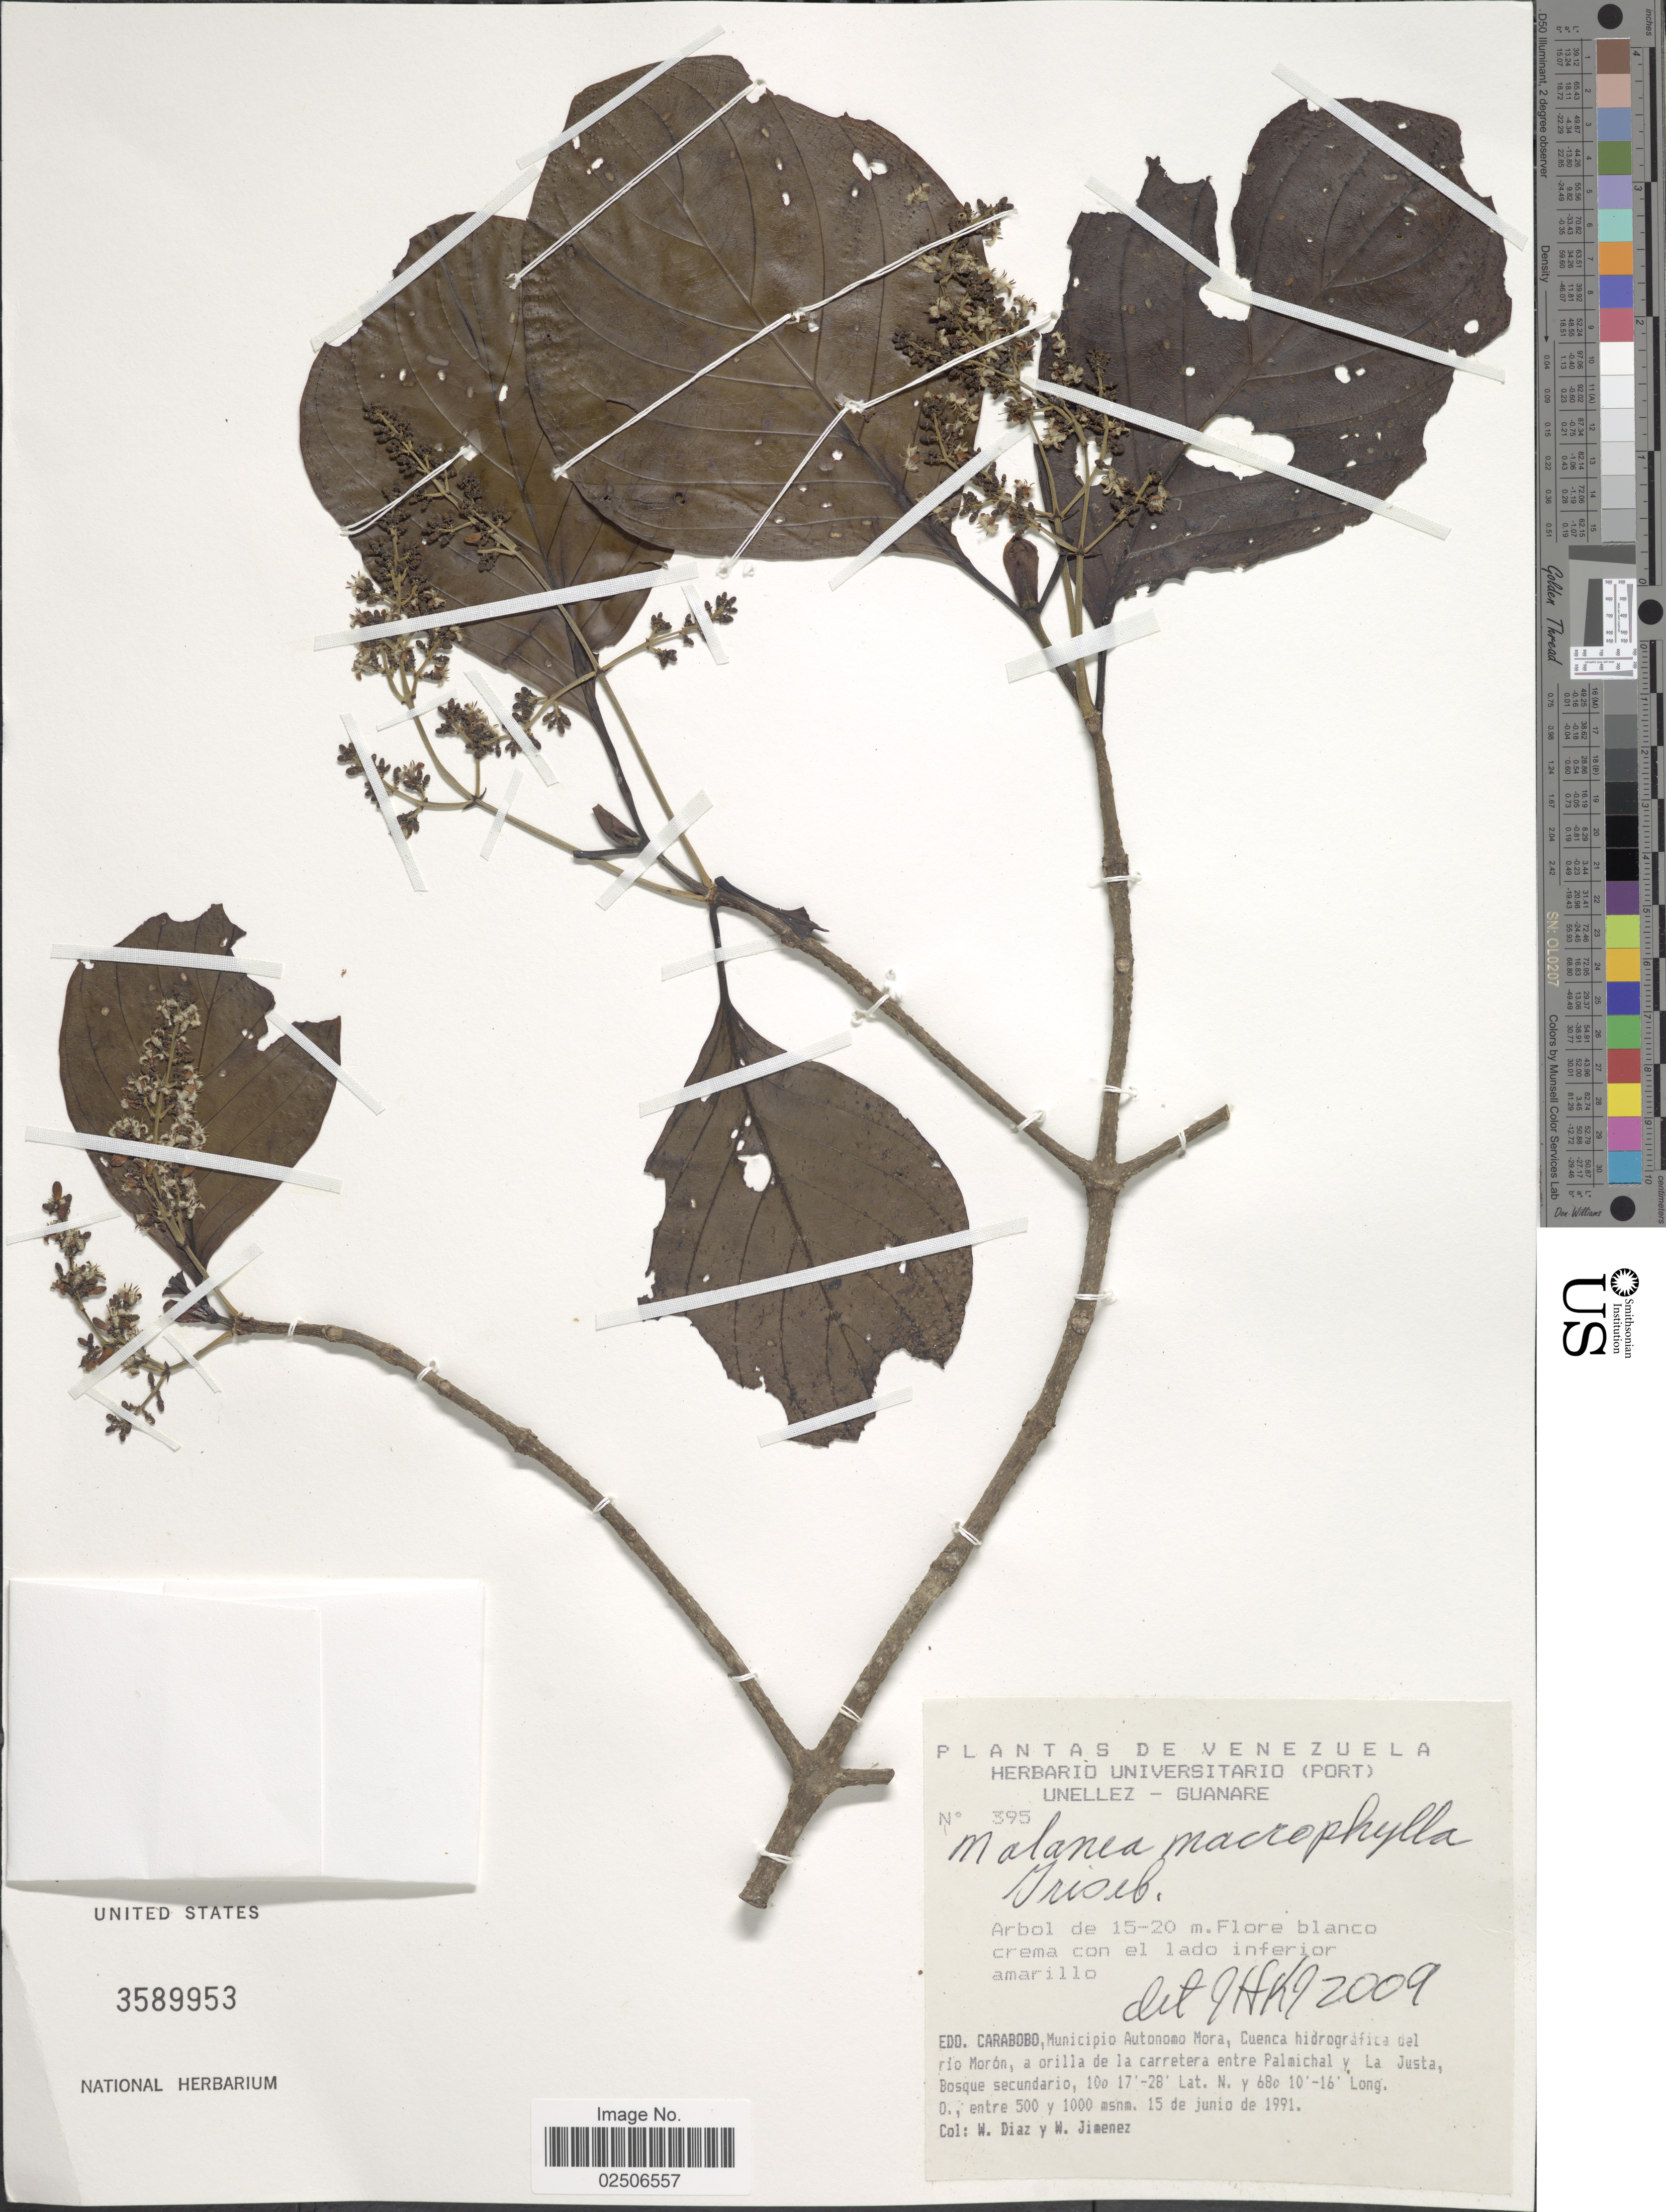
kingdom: Plantae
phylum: Tracheophyta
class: Magnoliopsida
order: Gentianales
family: Rubiaceae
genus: Malanea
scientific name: Malanea macrophylla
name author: Bartl. ex Griseb.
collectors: W. Díaz P. & W. Jimenez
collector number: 395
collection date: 1991-06-15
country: Venezuela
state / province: Carabobo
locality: Municipio Autonomo Mora, Cuenca hidrografica del rio Moron, a orilla de la carretera entre Palmichal y La Justa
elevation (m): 500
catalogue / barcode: US 3589953